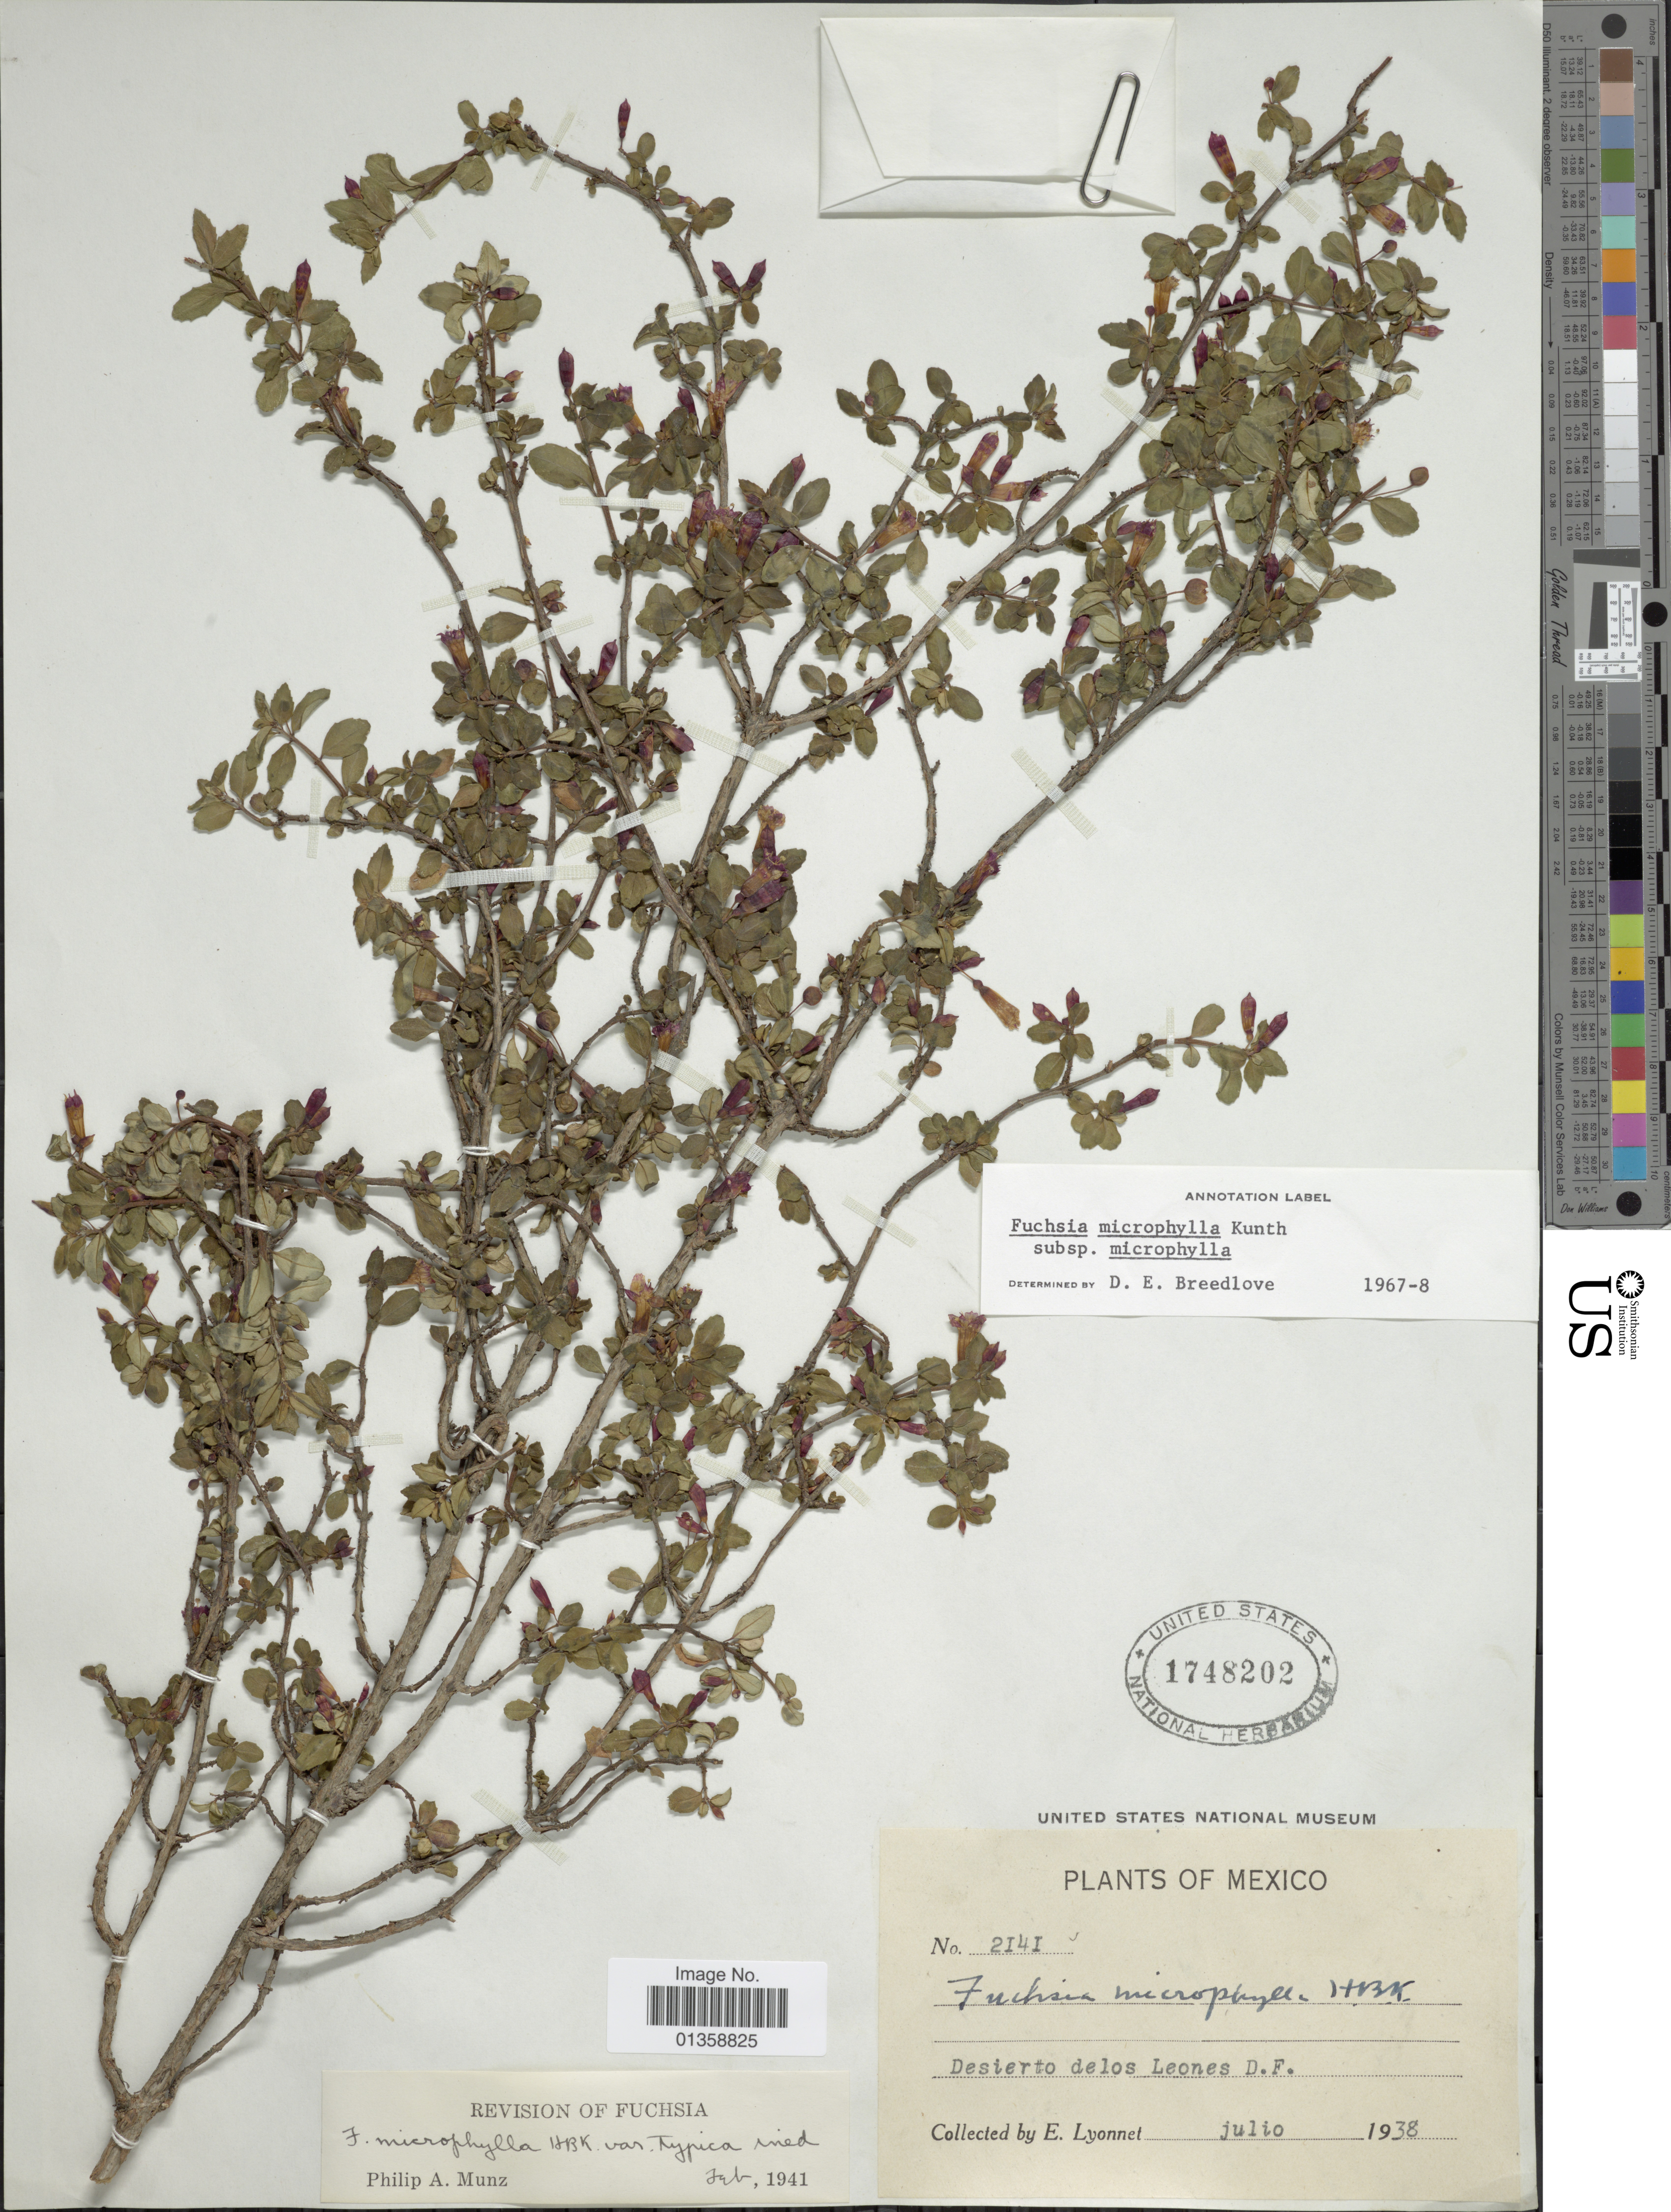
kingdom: Plantae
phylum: Tracheophyta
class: Magnoliopsida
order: Myrtales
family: Onagraceae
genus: Fuchsia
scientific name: Fuchsia microphylla subsp. microphylla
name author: Kunth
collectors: E. Lyonnet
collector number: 2141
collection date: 1938-07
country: Mexico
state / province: Distrito Federal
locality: Desierto de los Leones D.F.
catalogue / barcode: US 1748202